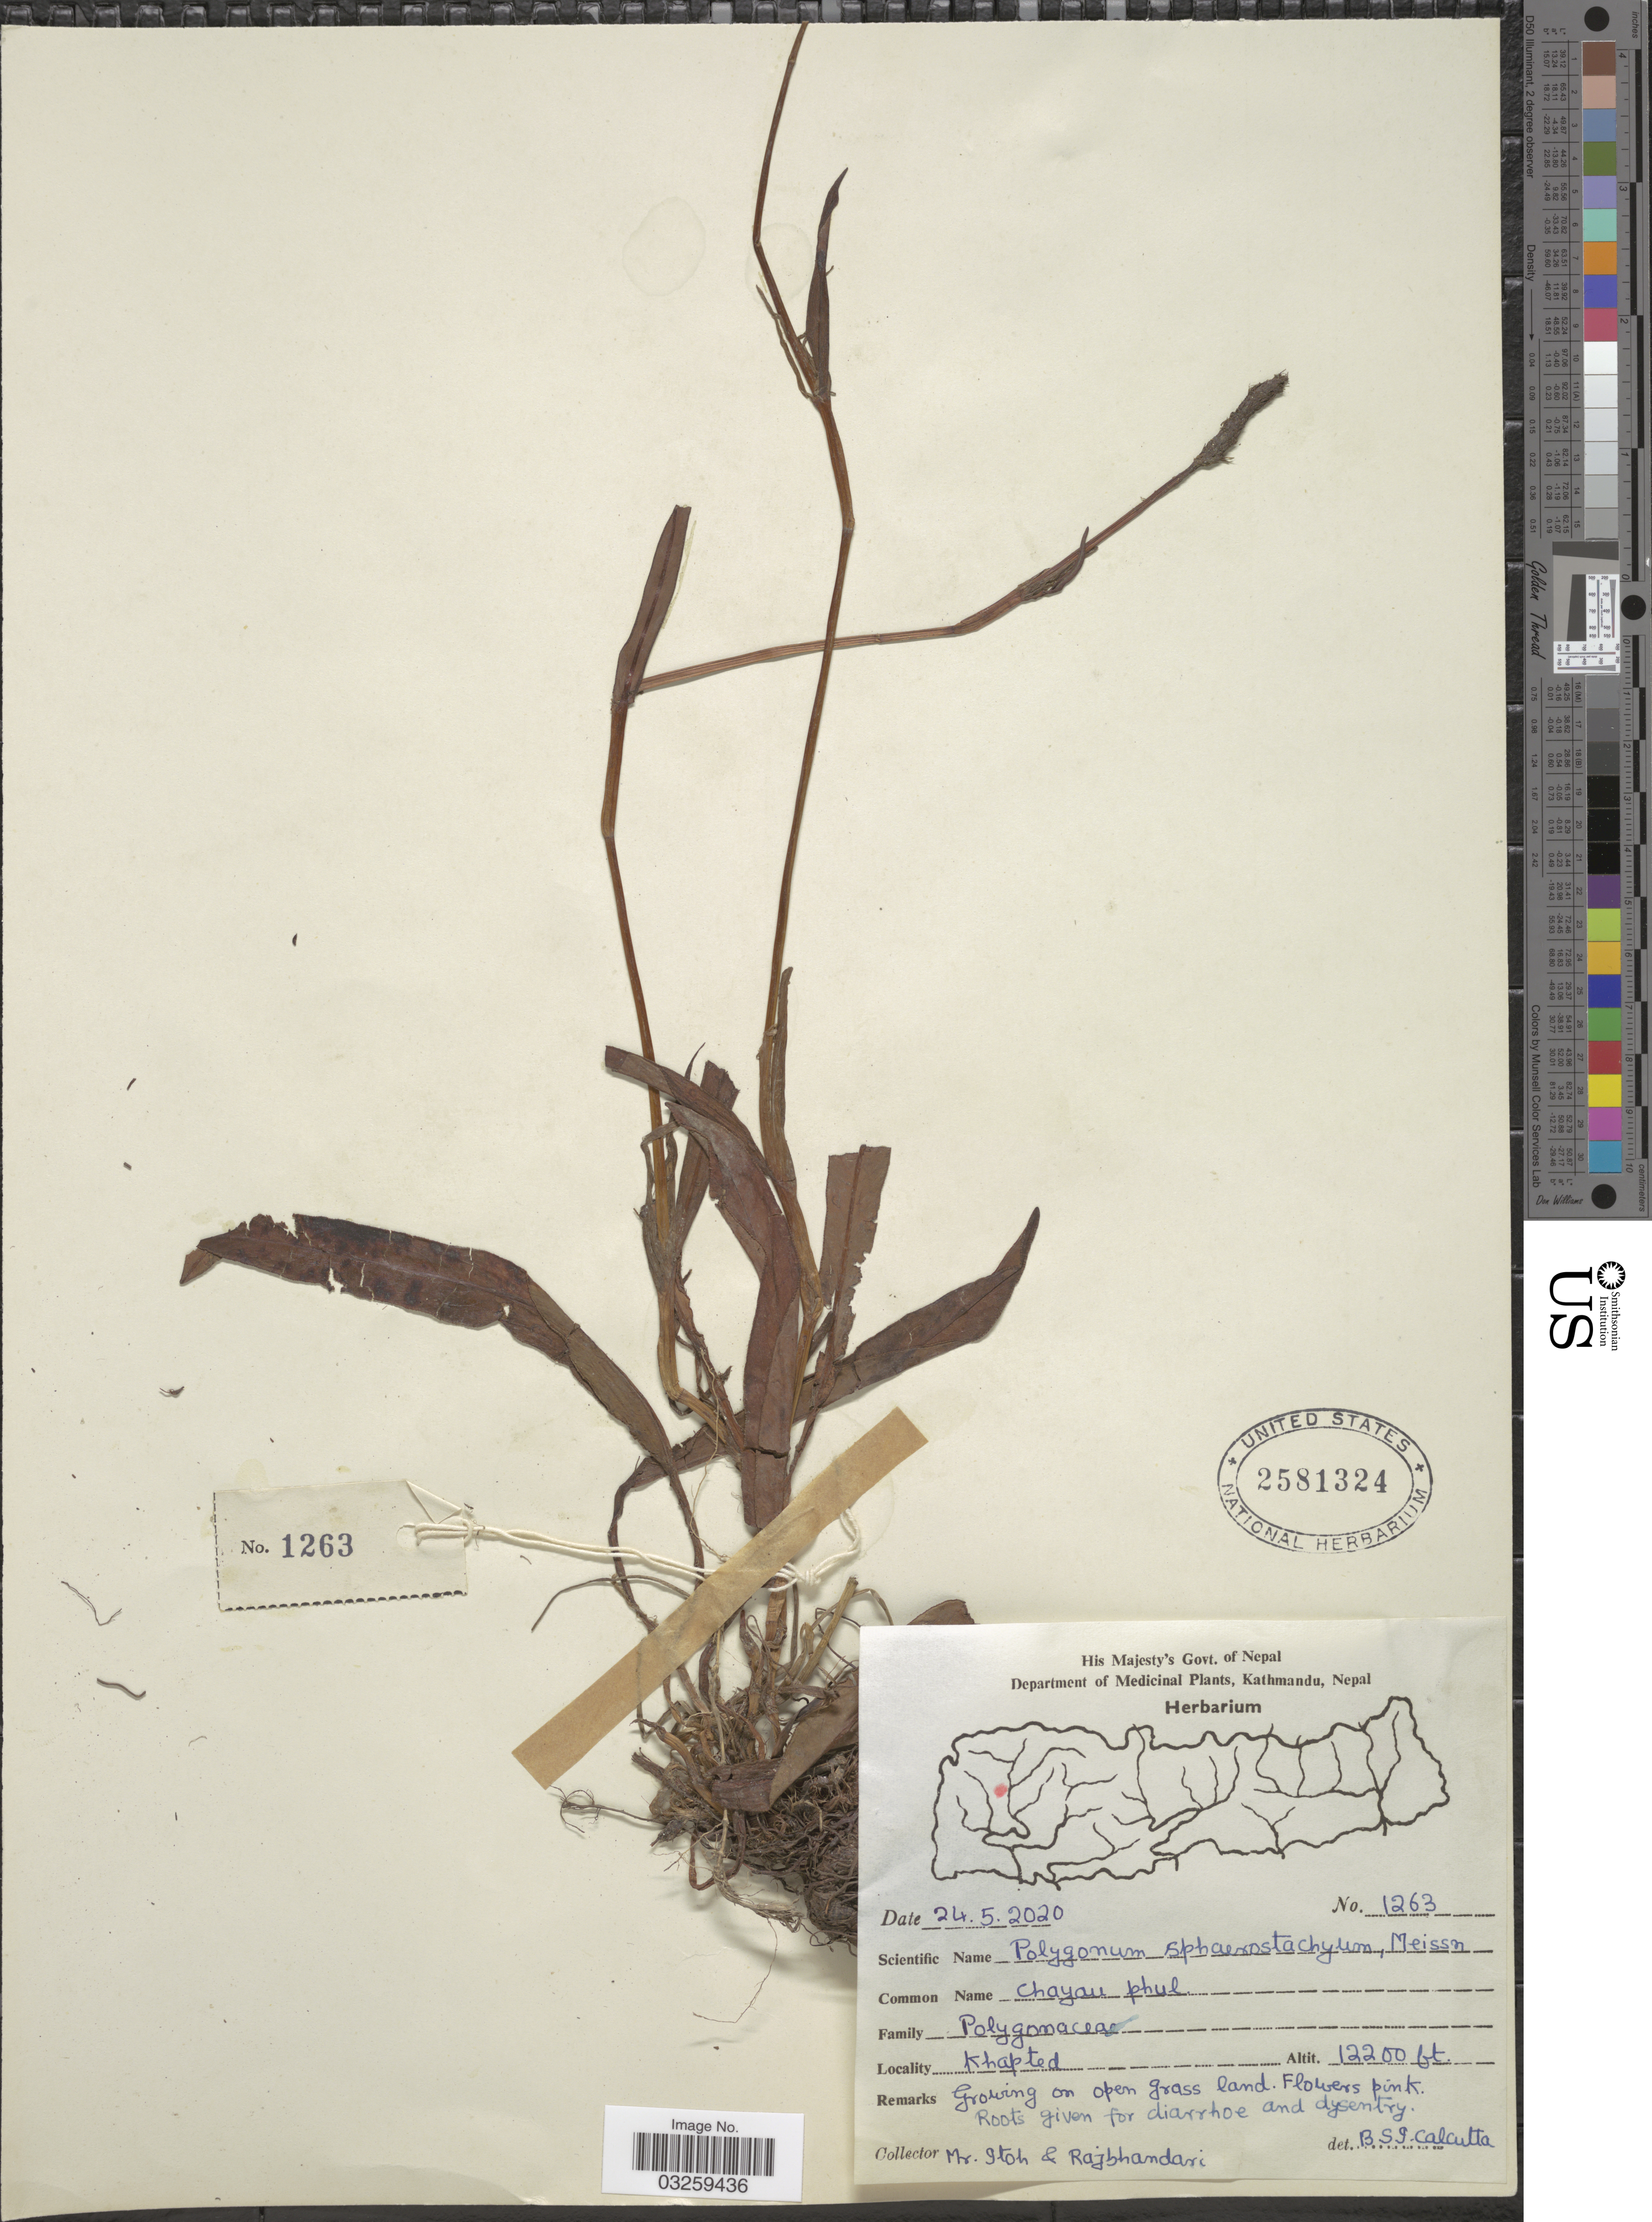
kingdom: Plantae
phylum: Tracheophyta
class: Magnoliopsida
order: Caryophyllales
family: Polygonaceae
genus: Bistorta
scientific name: Bistorta macrophylla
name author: (D. Don) Soják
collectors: M. Itoh & Rajbhandari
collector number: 1263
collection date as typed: Transcribed d/m/y: 24/5/2020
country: Nepal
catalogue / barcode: US 2581324